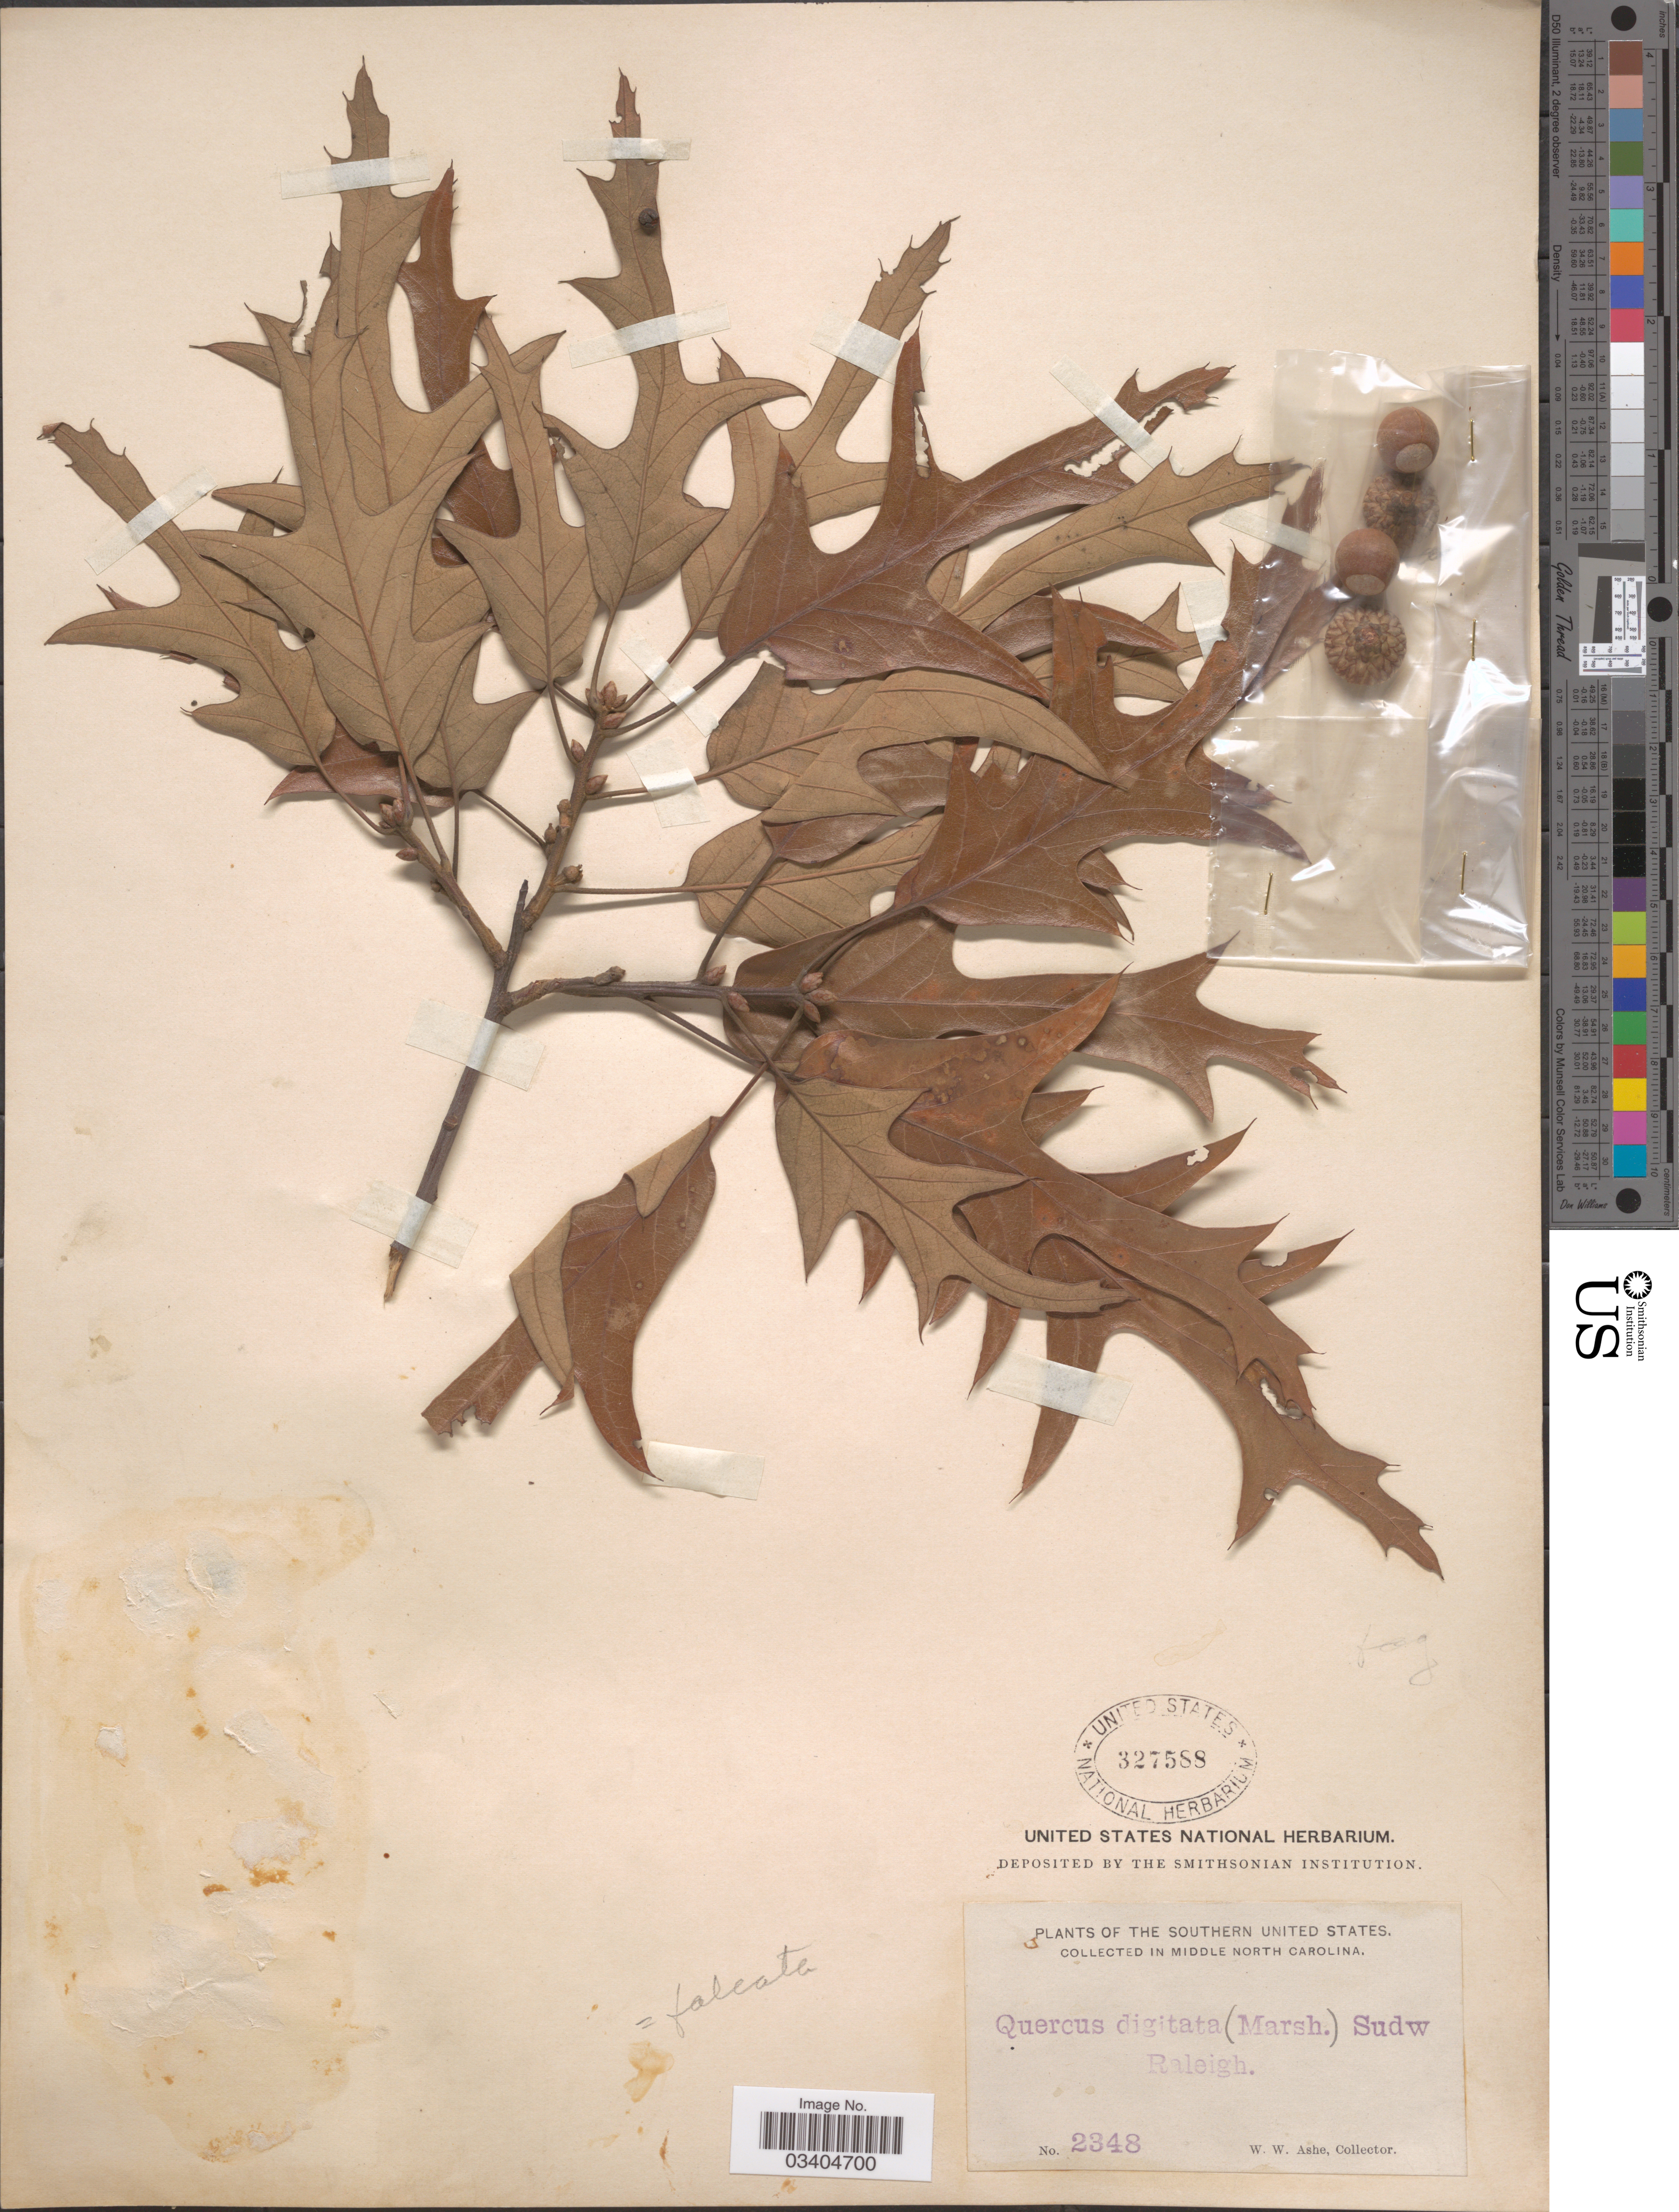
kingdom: Plantae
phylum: Tracheophyta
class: Magnoliopsida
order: Fagales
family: Fagaceae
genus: Quercus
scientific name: Quercus falcata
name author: Michx.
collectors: W. W. Ashe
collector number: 2348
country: United States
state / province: North Carolina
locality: Southern United States. In Middle North Carolina. Raleigh.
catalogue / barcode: US 327588